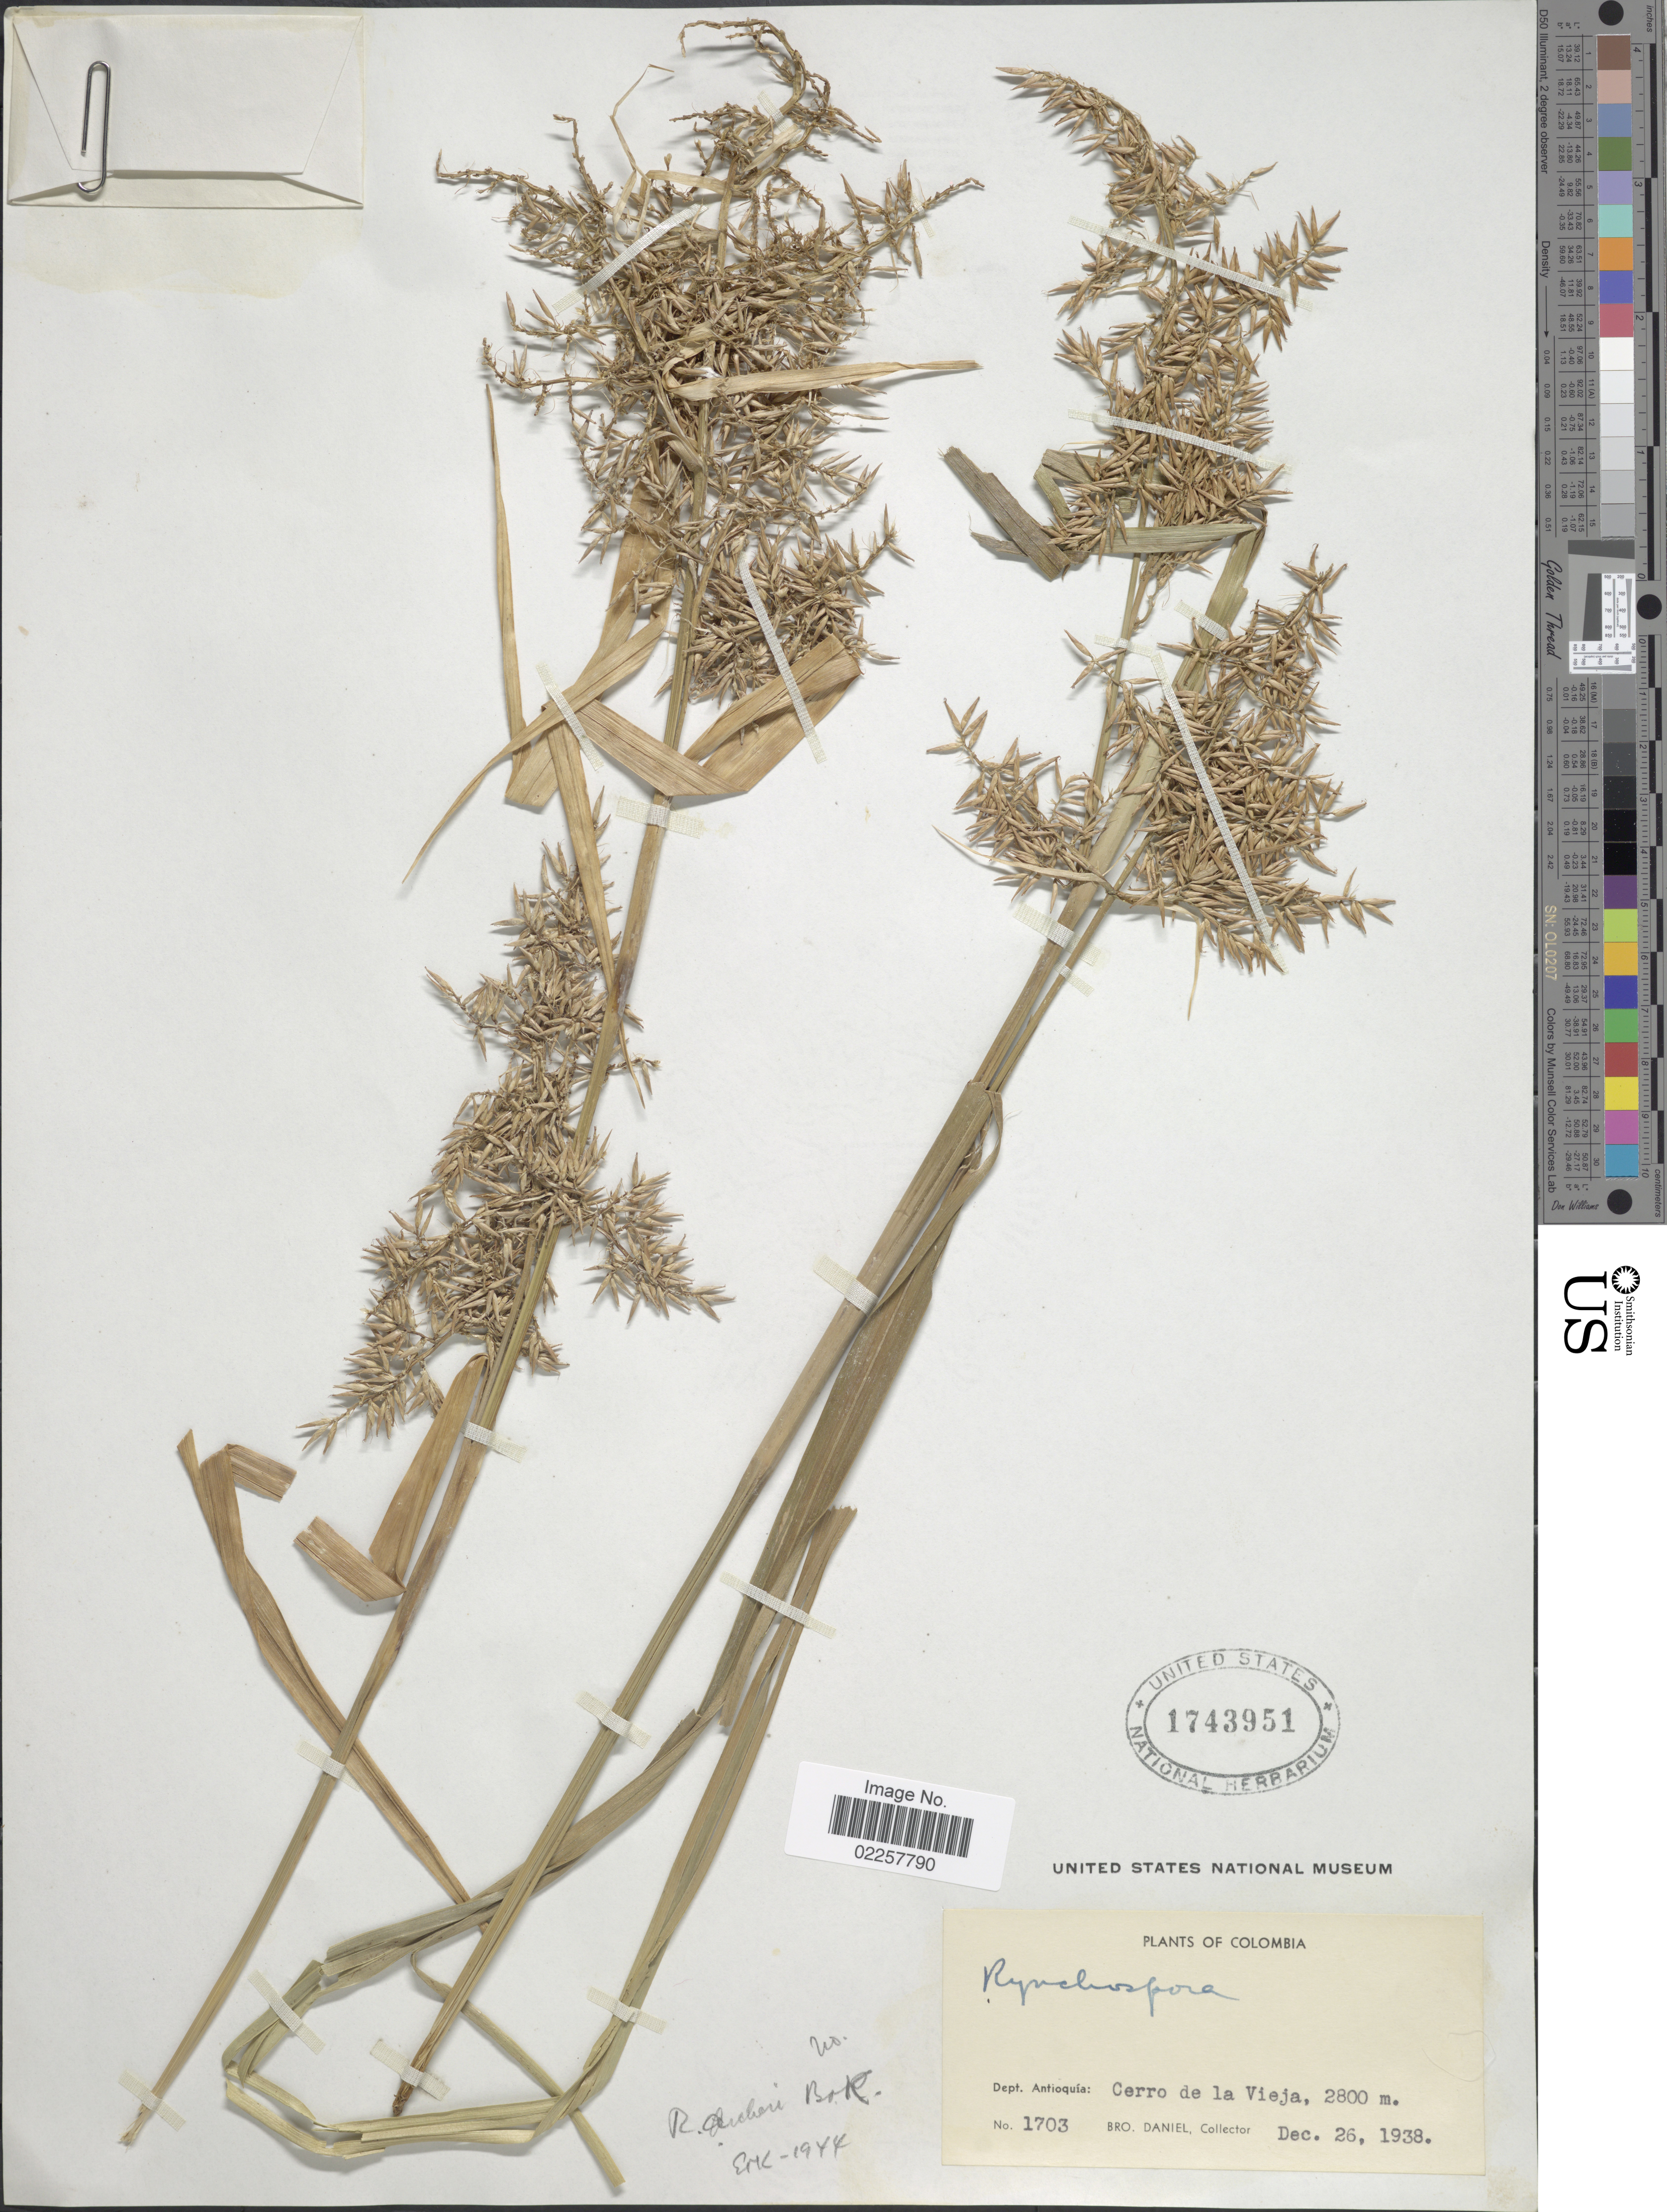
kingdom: Plantae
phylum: Tracheophyta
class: Liliopsida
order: Poales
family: Cyperaceae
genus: Rhynchospora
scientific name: Rhynchospora sp.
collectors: Bro. Daniel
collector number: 1703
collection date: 1938-12-26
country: Colombia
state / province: Antioquia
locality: Cerro de la Vieja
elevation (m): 2800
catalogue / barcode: US 1743951